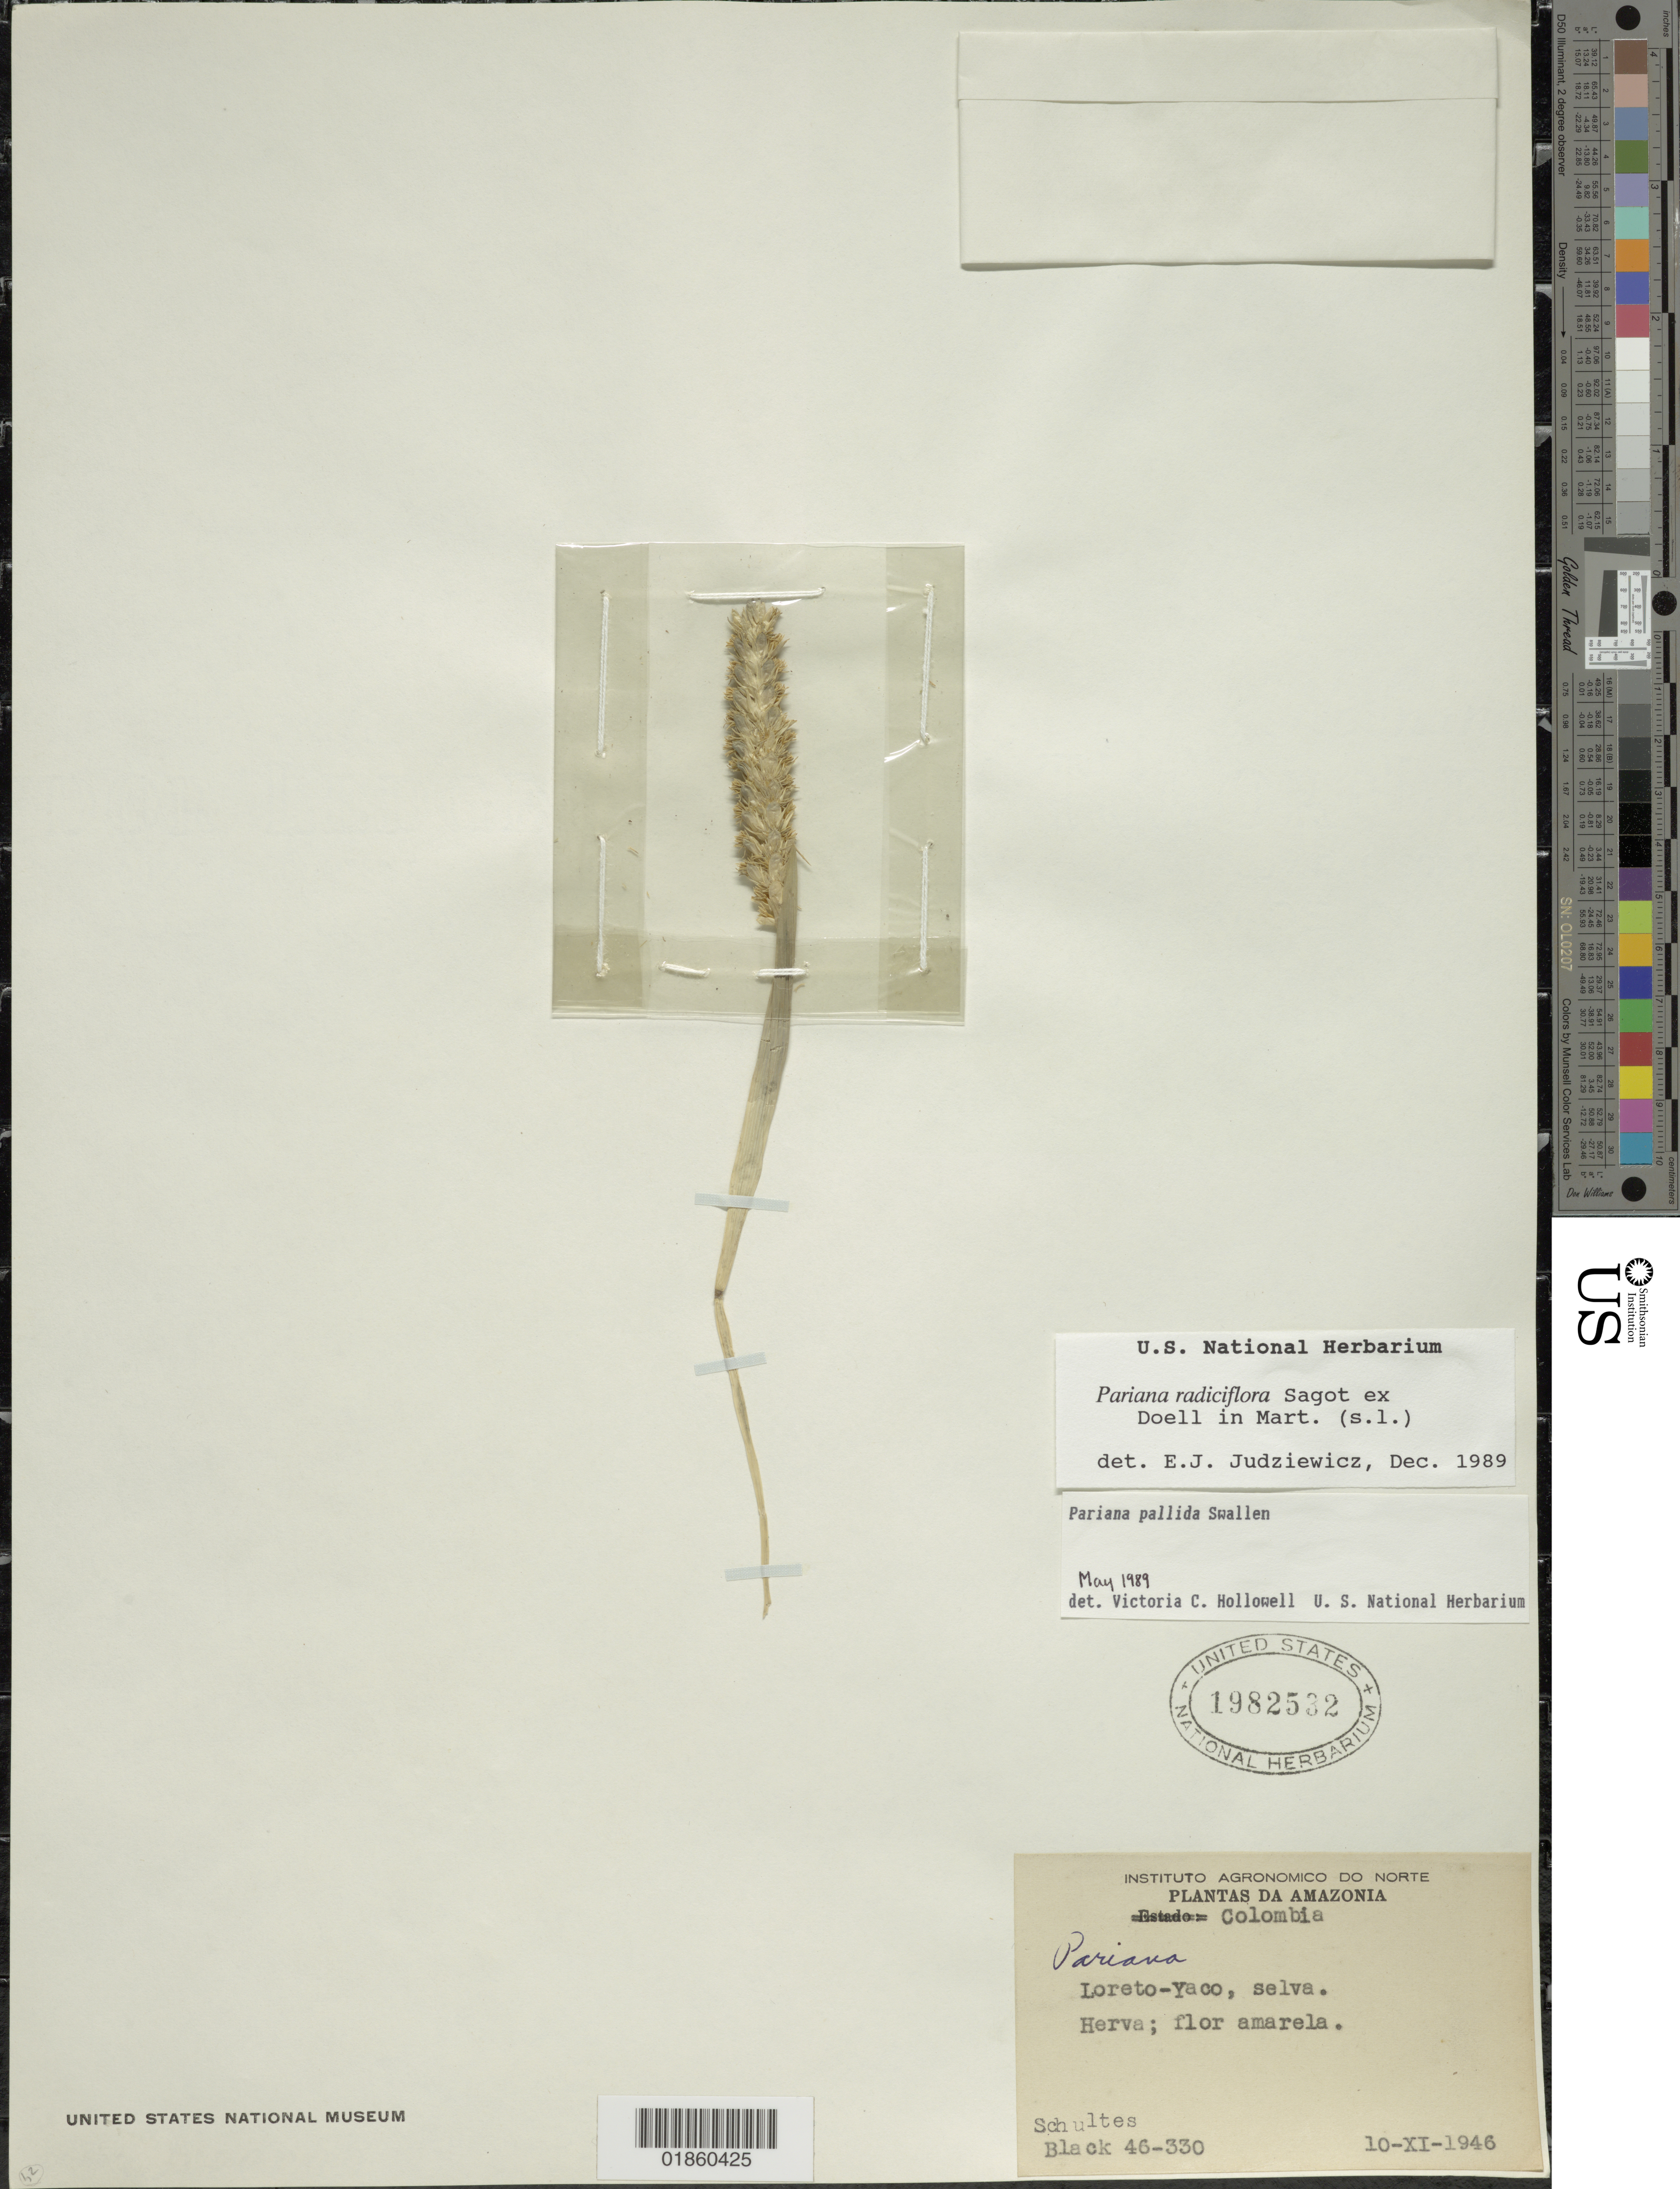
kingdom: Plantae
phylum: Tracheophyta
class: Liliopsida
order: Poales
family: Poaceae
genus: Pariana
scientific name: Pariana radiciflora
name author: Sagot ex Döll in Mart.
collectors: R. E. Schultes & G. A. Black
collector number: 46-330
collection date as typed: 10 Nov 1946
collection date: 1946-11-10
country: Colombia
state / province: Amazônas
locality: Loreto-Yaco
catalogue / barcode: US 1982532